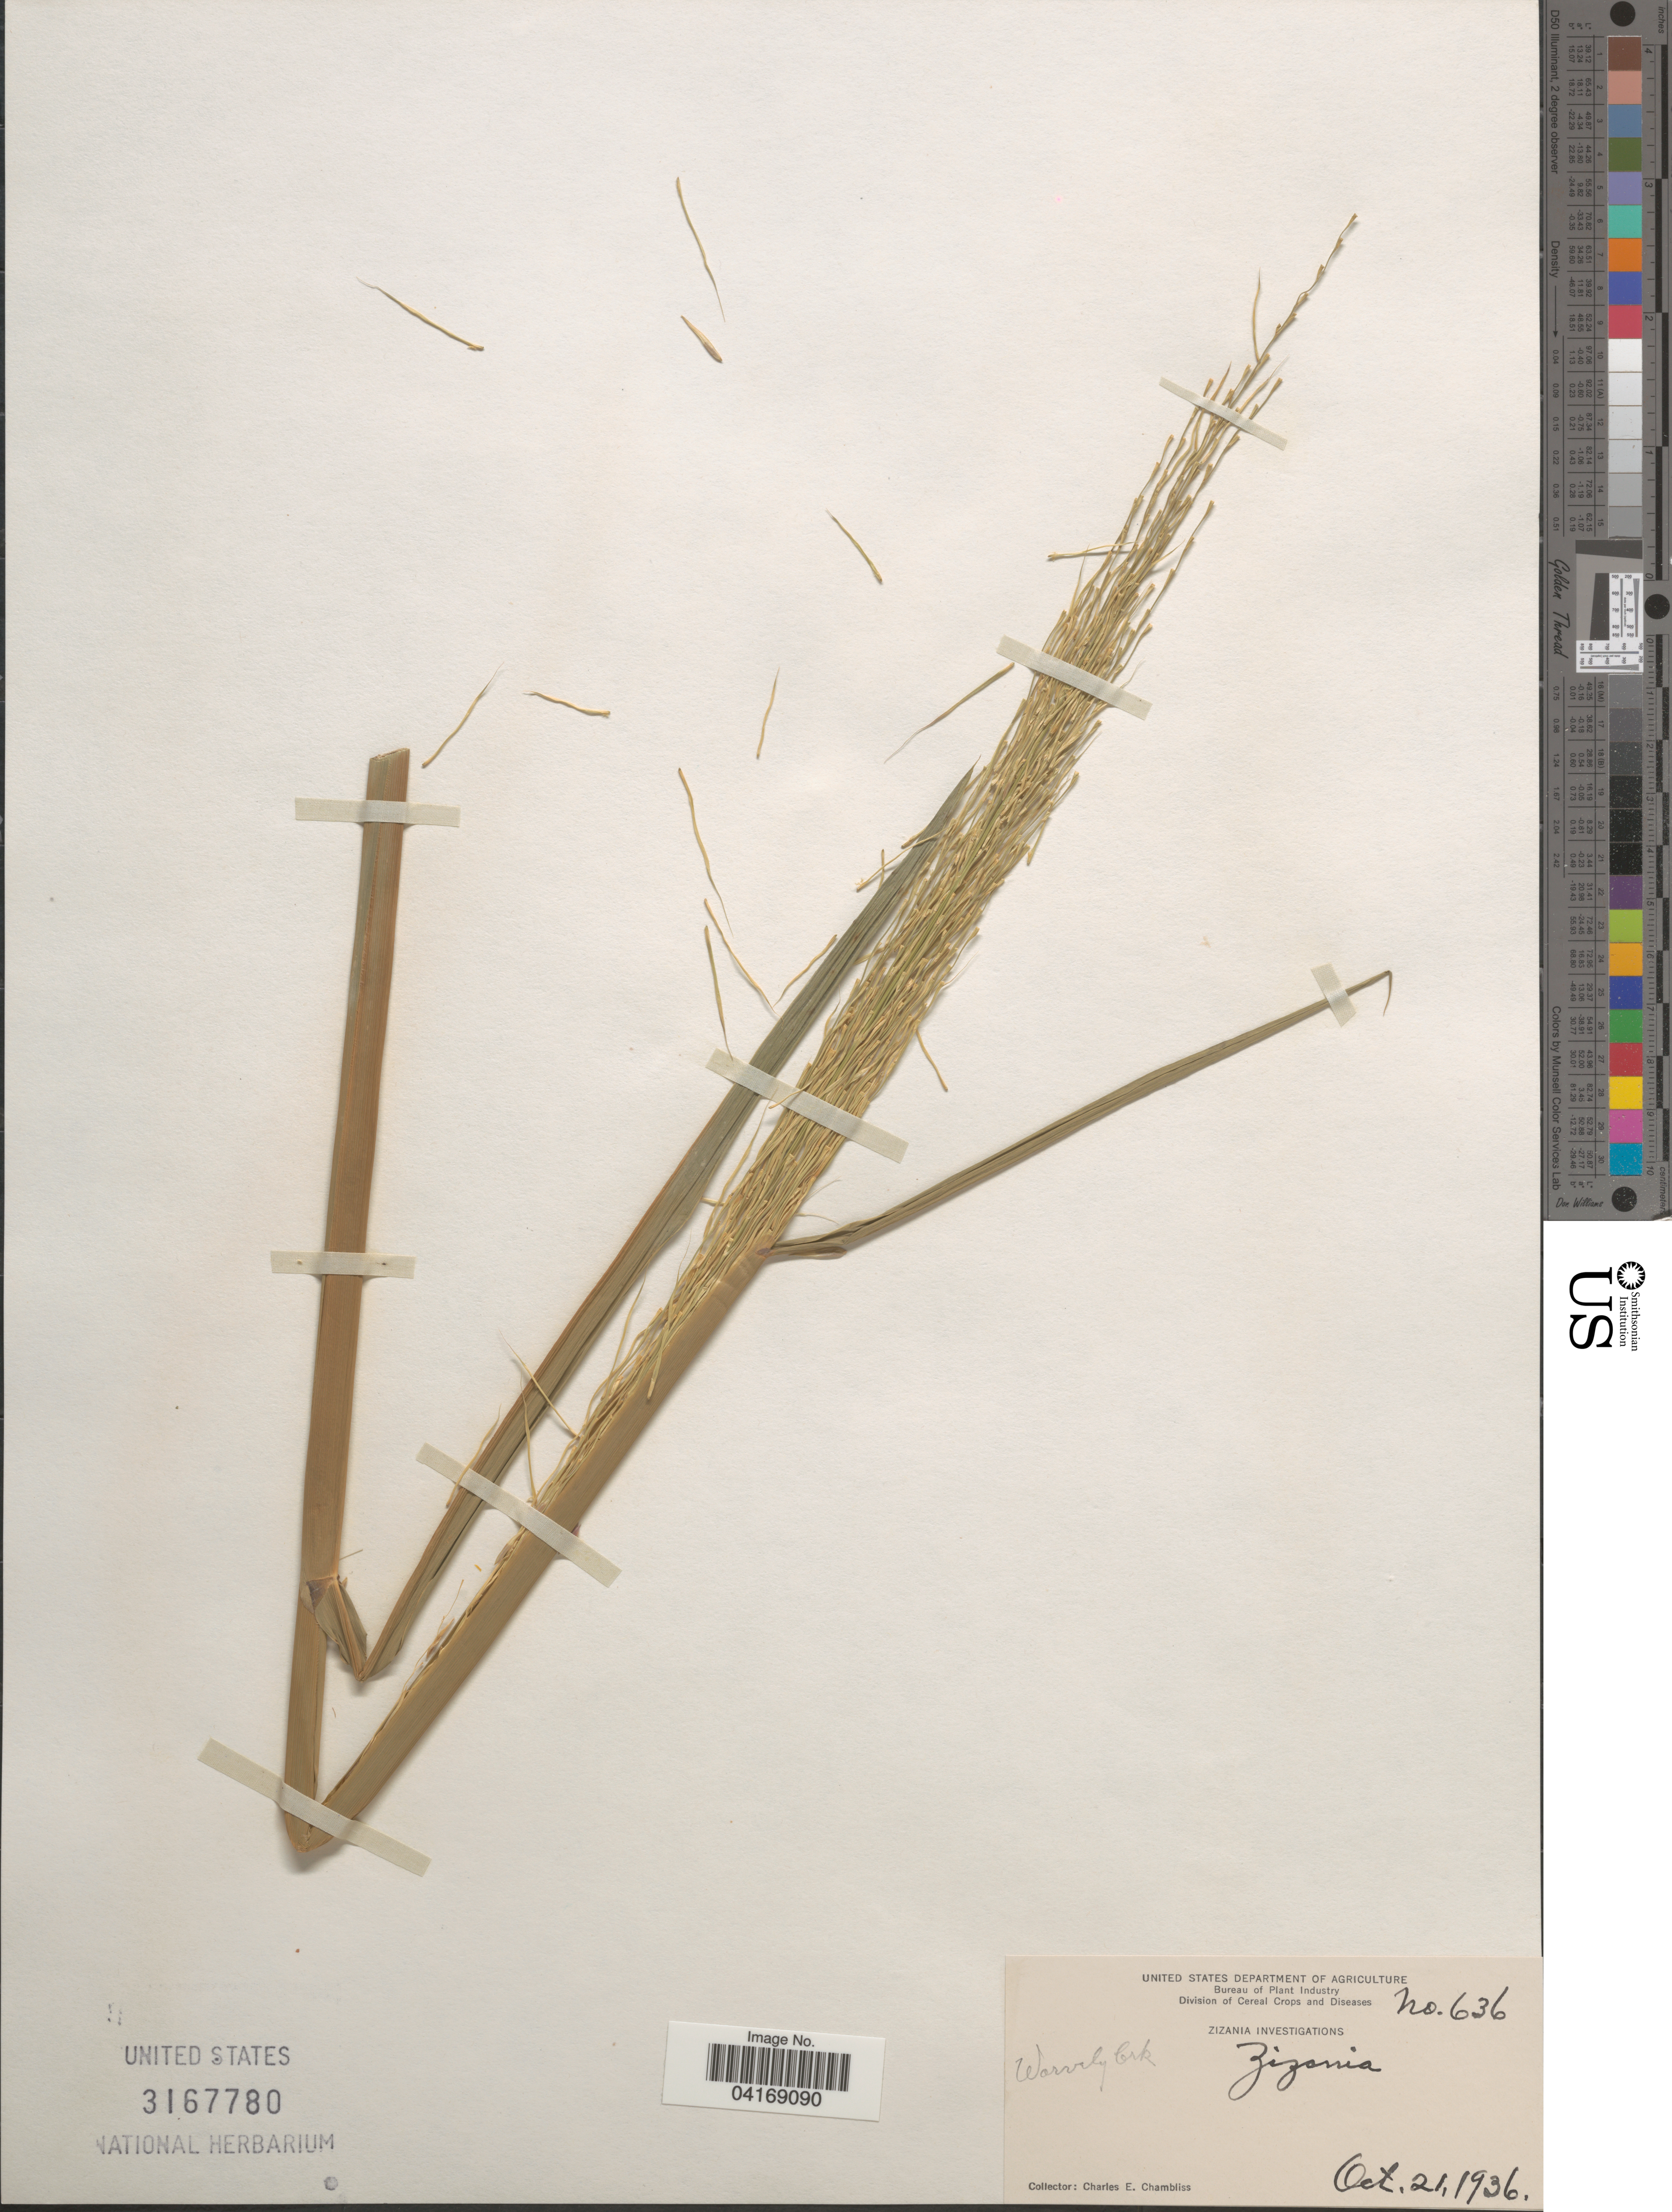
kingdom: Plantae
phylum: Tracheophyta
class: Liliopsida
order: Poales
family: Poaceae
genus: Zizania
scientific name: Zizania sp.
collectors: C. Chambliss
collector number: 636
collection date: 1936-10-21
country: United States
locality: Waverly Crk.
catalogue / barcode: US 3167780